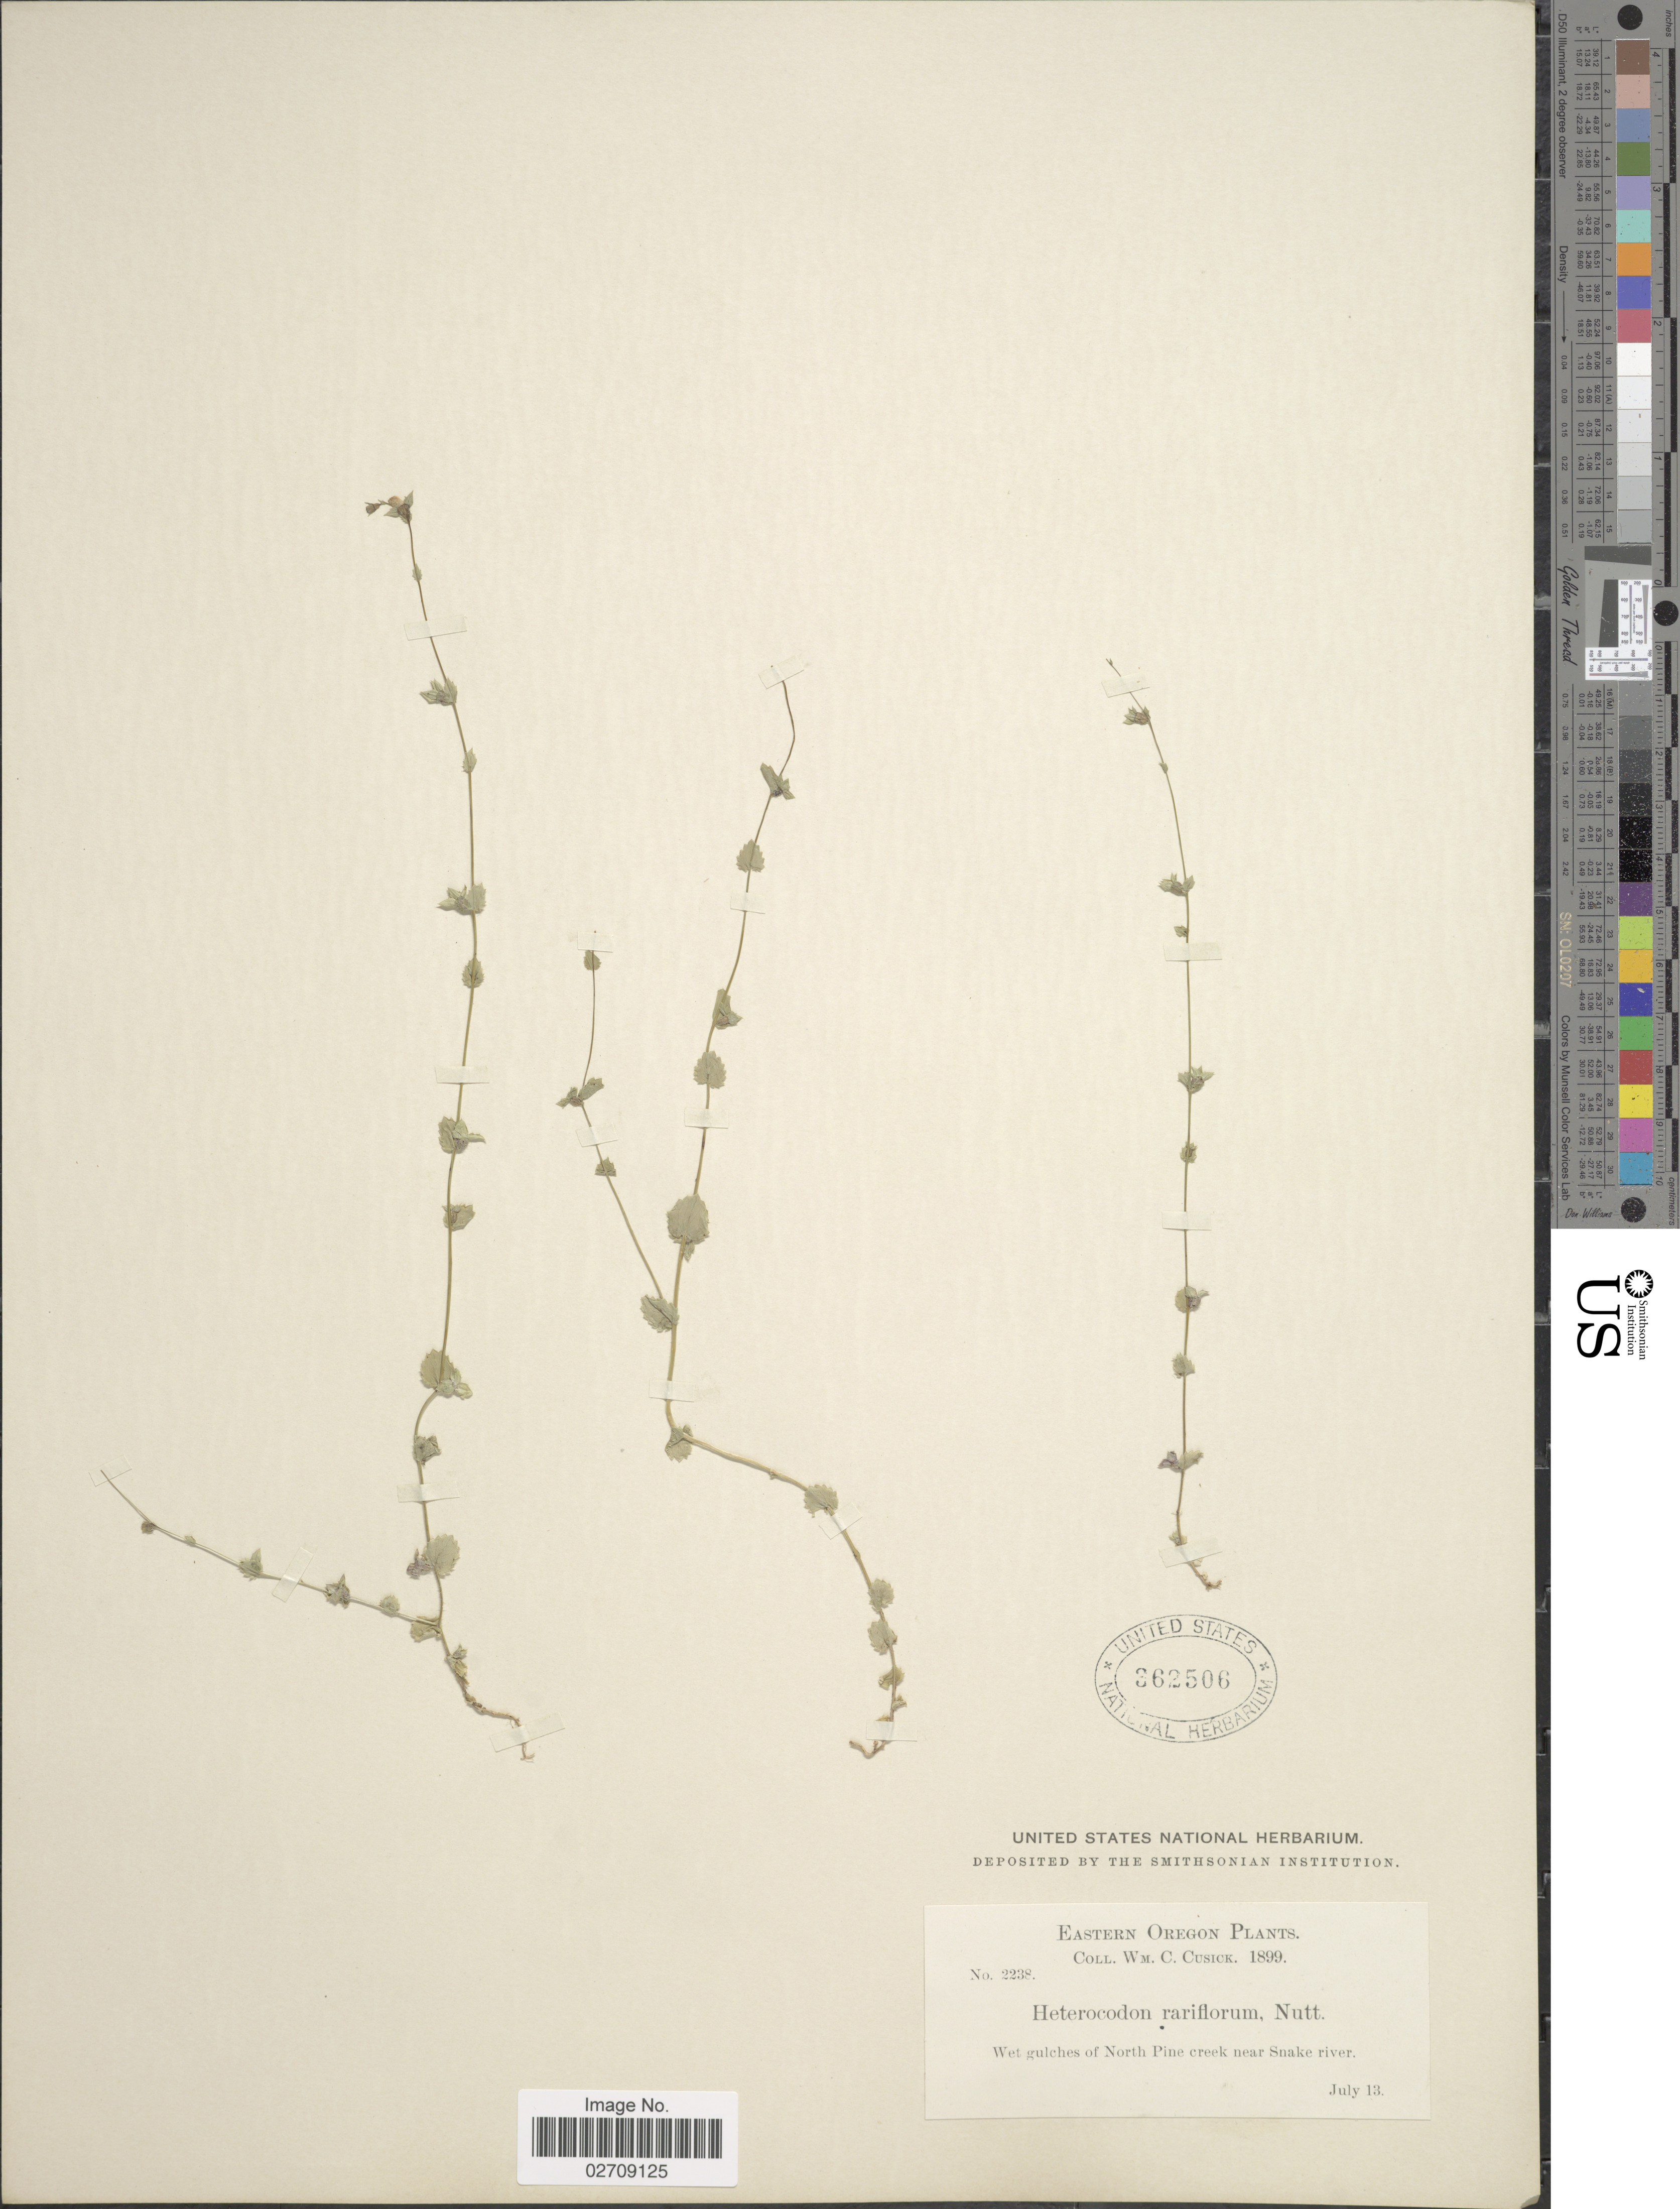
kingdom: Plantae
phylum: Tracheophyta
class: Magnoliopsida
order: Asterales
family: Campanulaceae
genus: Heterocodon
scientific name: Heterocodon rariflorum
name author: Nutt.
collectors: W. C. Cusick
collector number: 2238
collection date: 1899-07-13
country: United States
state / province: Oregon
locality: Eastern Oregon. Wet gulches of North Pine creek near Snake river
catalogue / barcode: US 362506